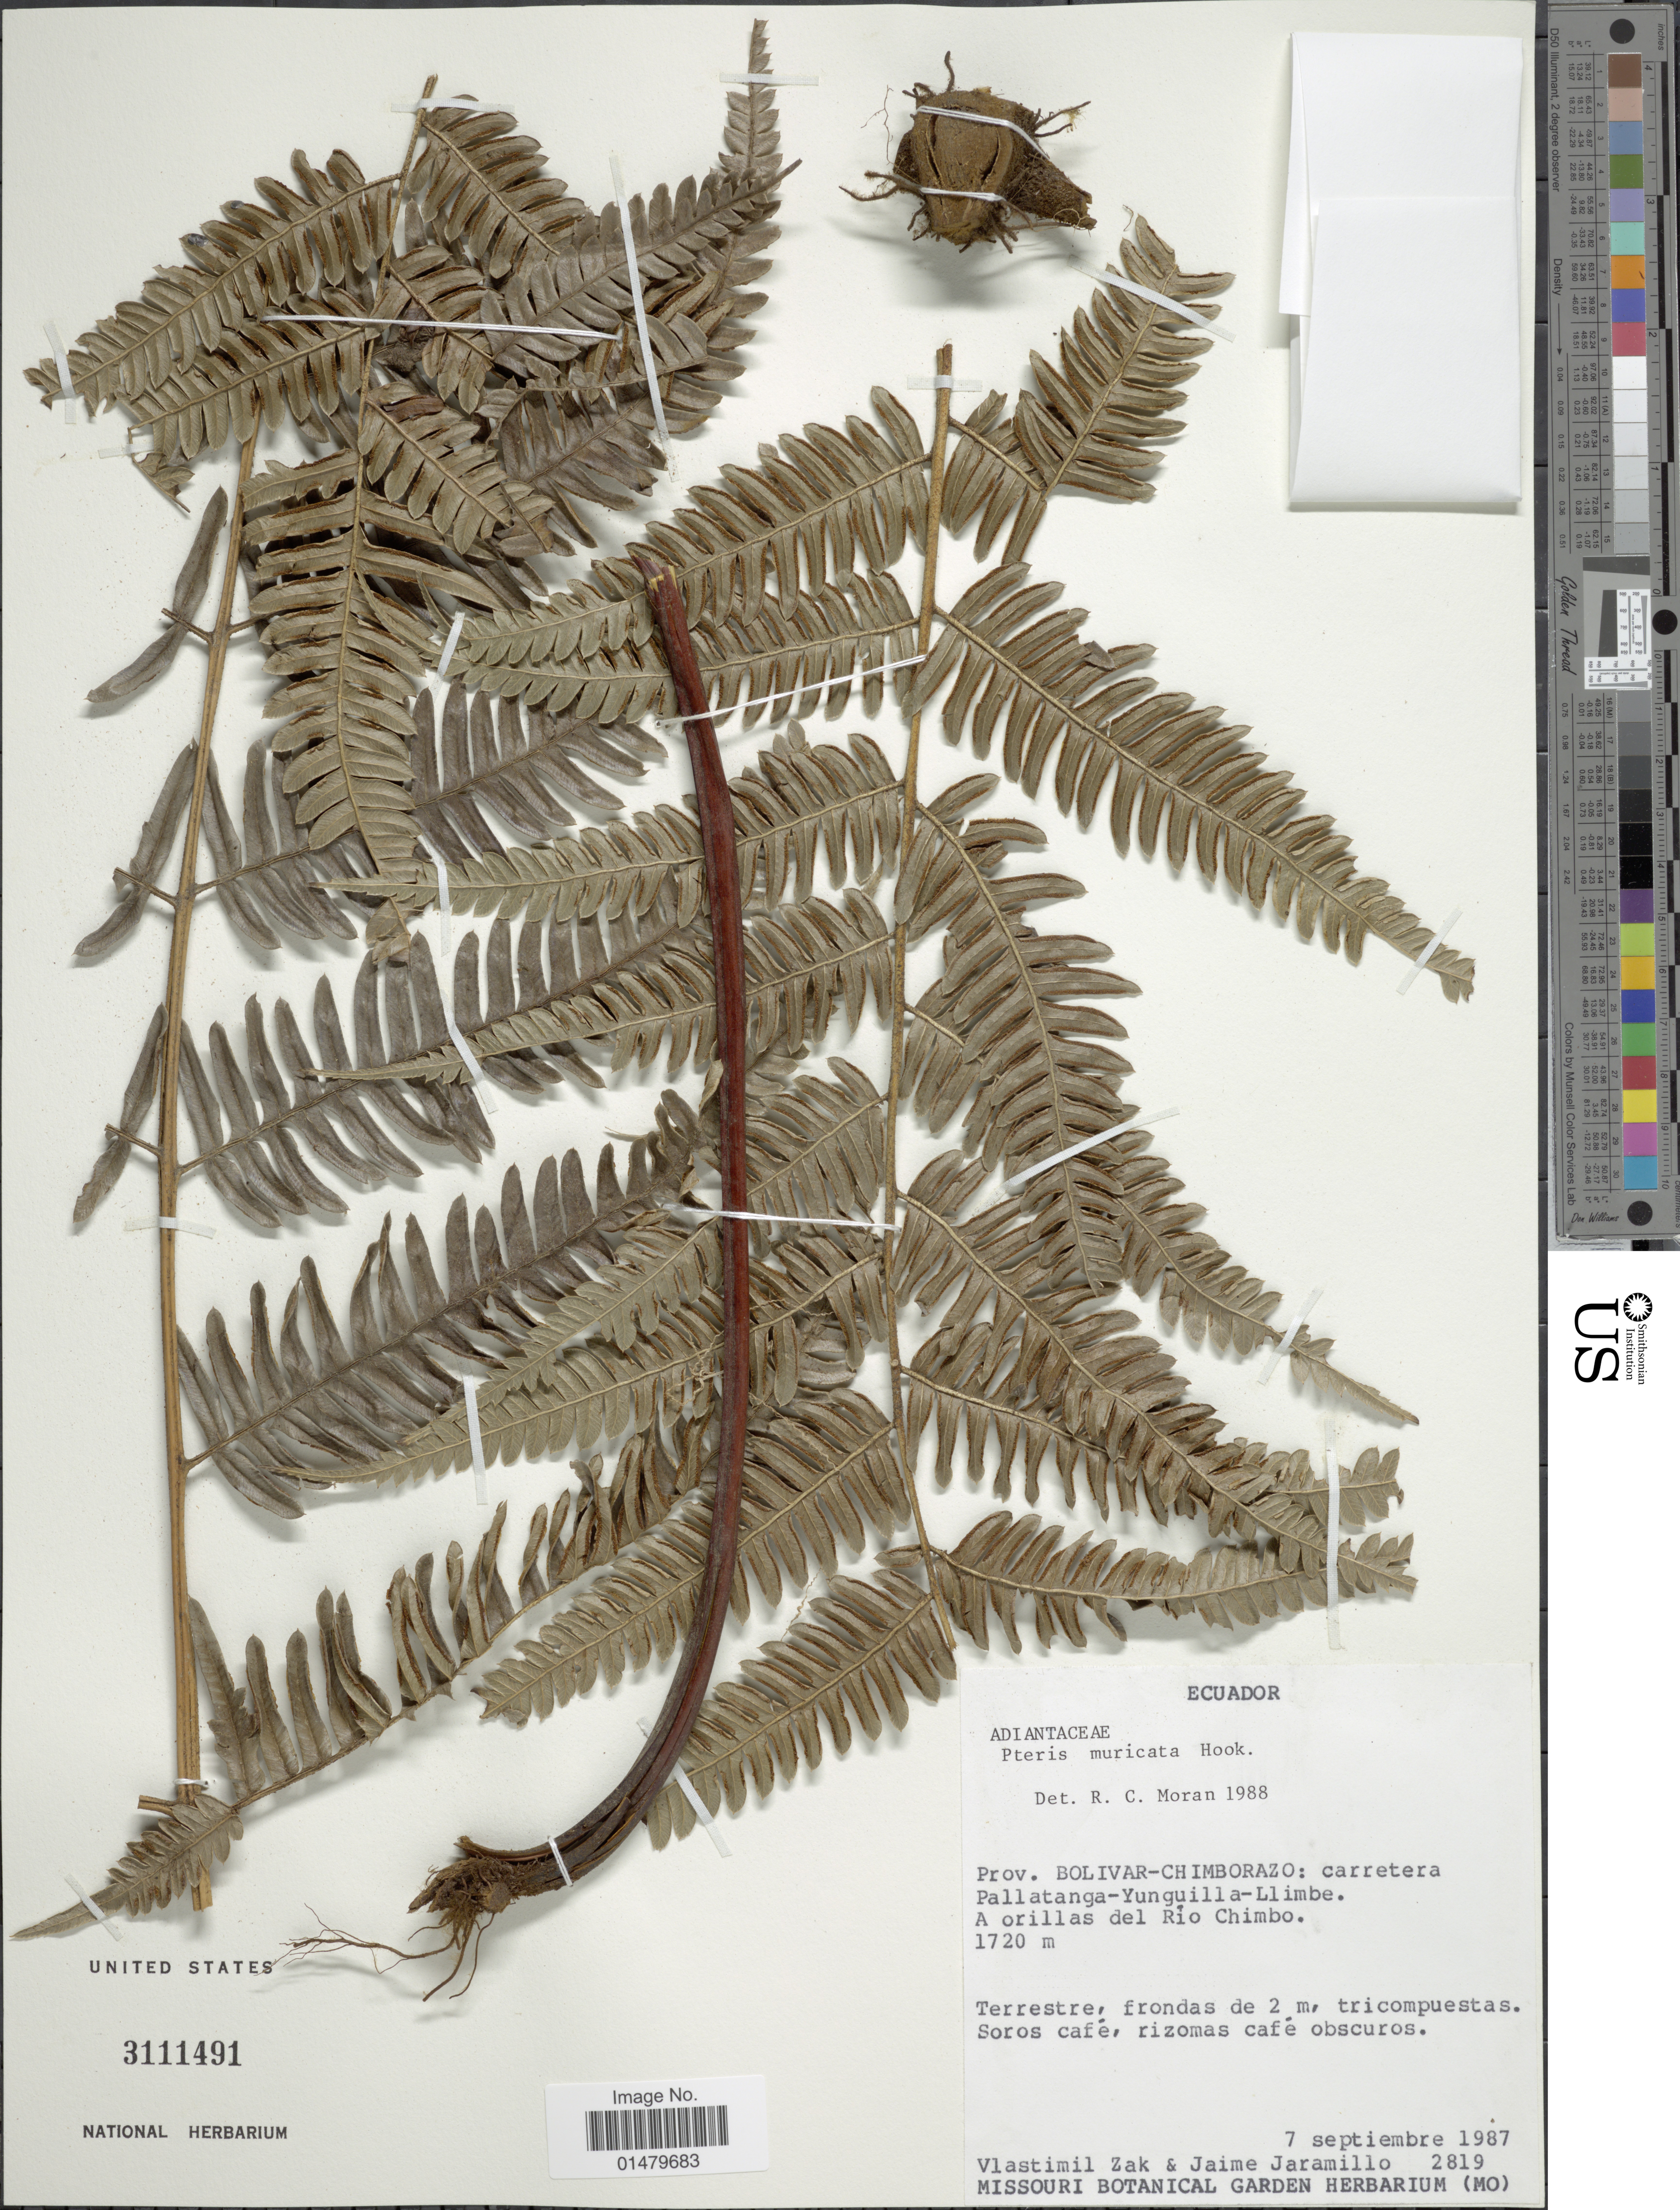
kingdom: Plantae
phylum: Tracheophyta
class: Polypodiopsida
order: Polypodiales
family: Pteridaceae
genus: Pteris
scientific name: Pteris muricata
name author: Rosenst.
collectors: V. Zak & J. Jaramillo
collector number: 2819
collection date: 1987-09-07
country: Ecuador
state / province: Chimborazo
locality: Prov. Bolivar-Chimborazo: carretera Pallatanga-Yunguilla-Llimbe. A orillas del Rio Chimbo.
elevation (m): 1720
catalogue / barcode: US 3111491